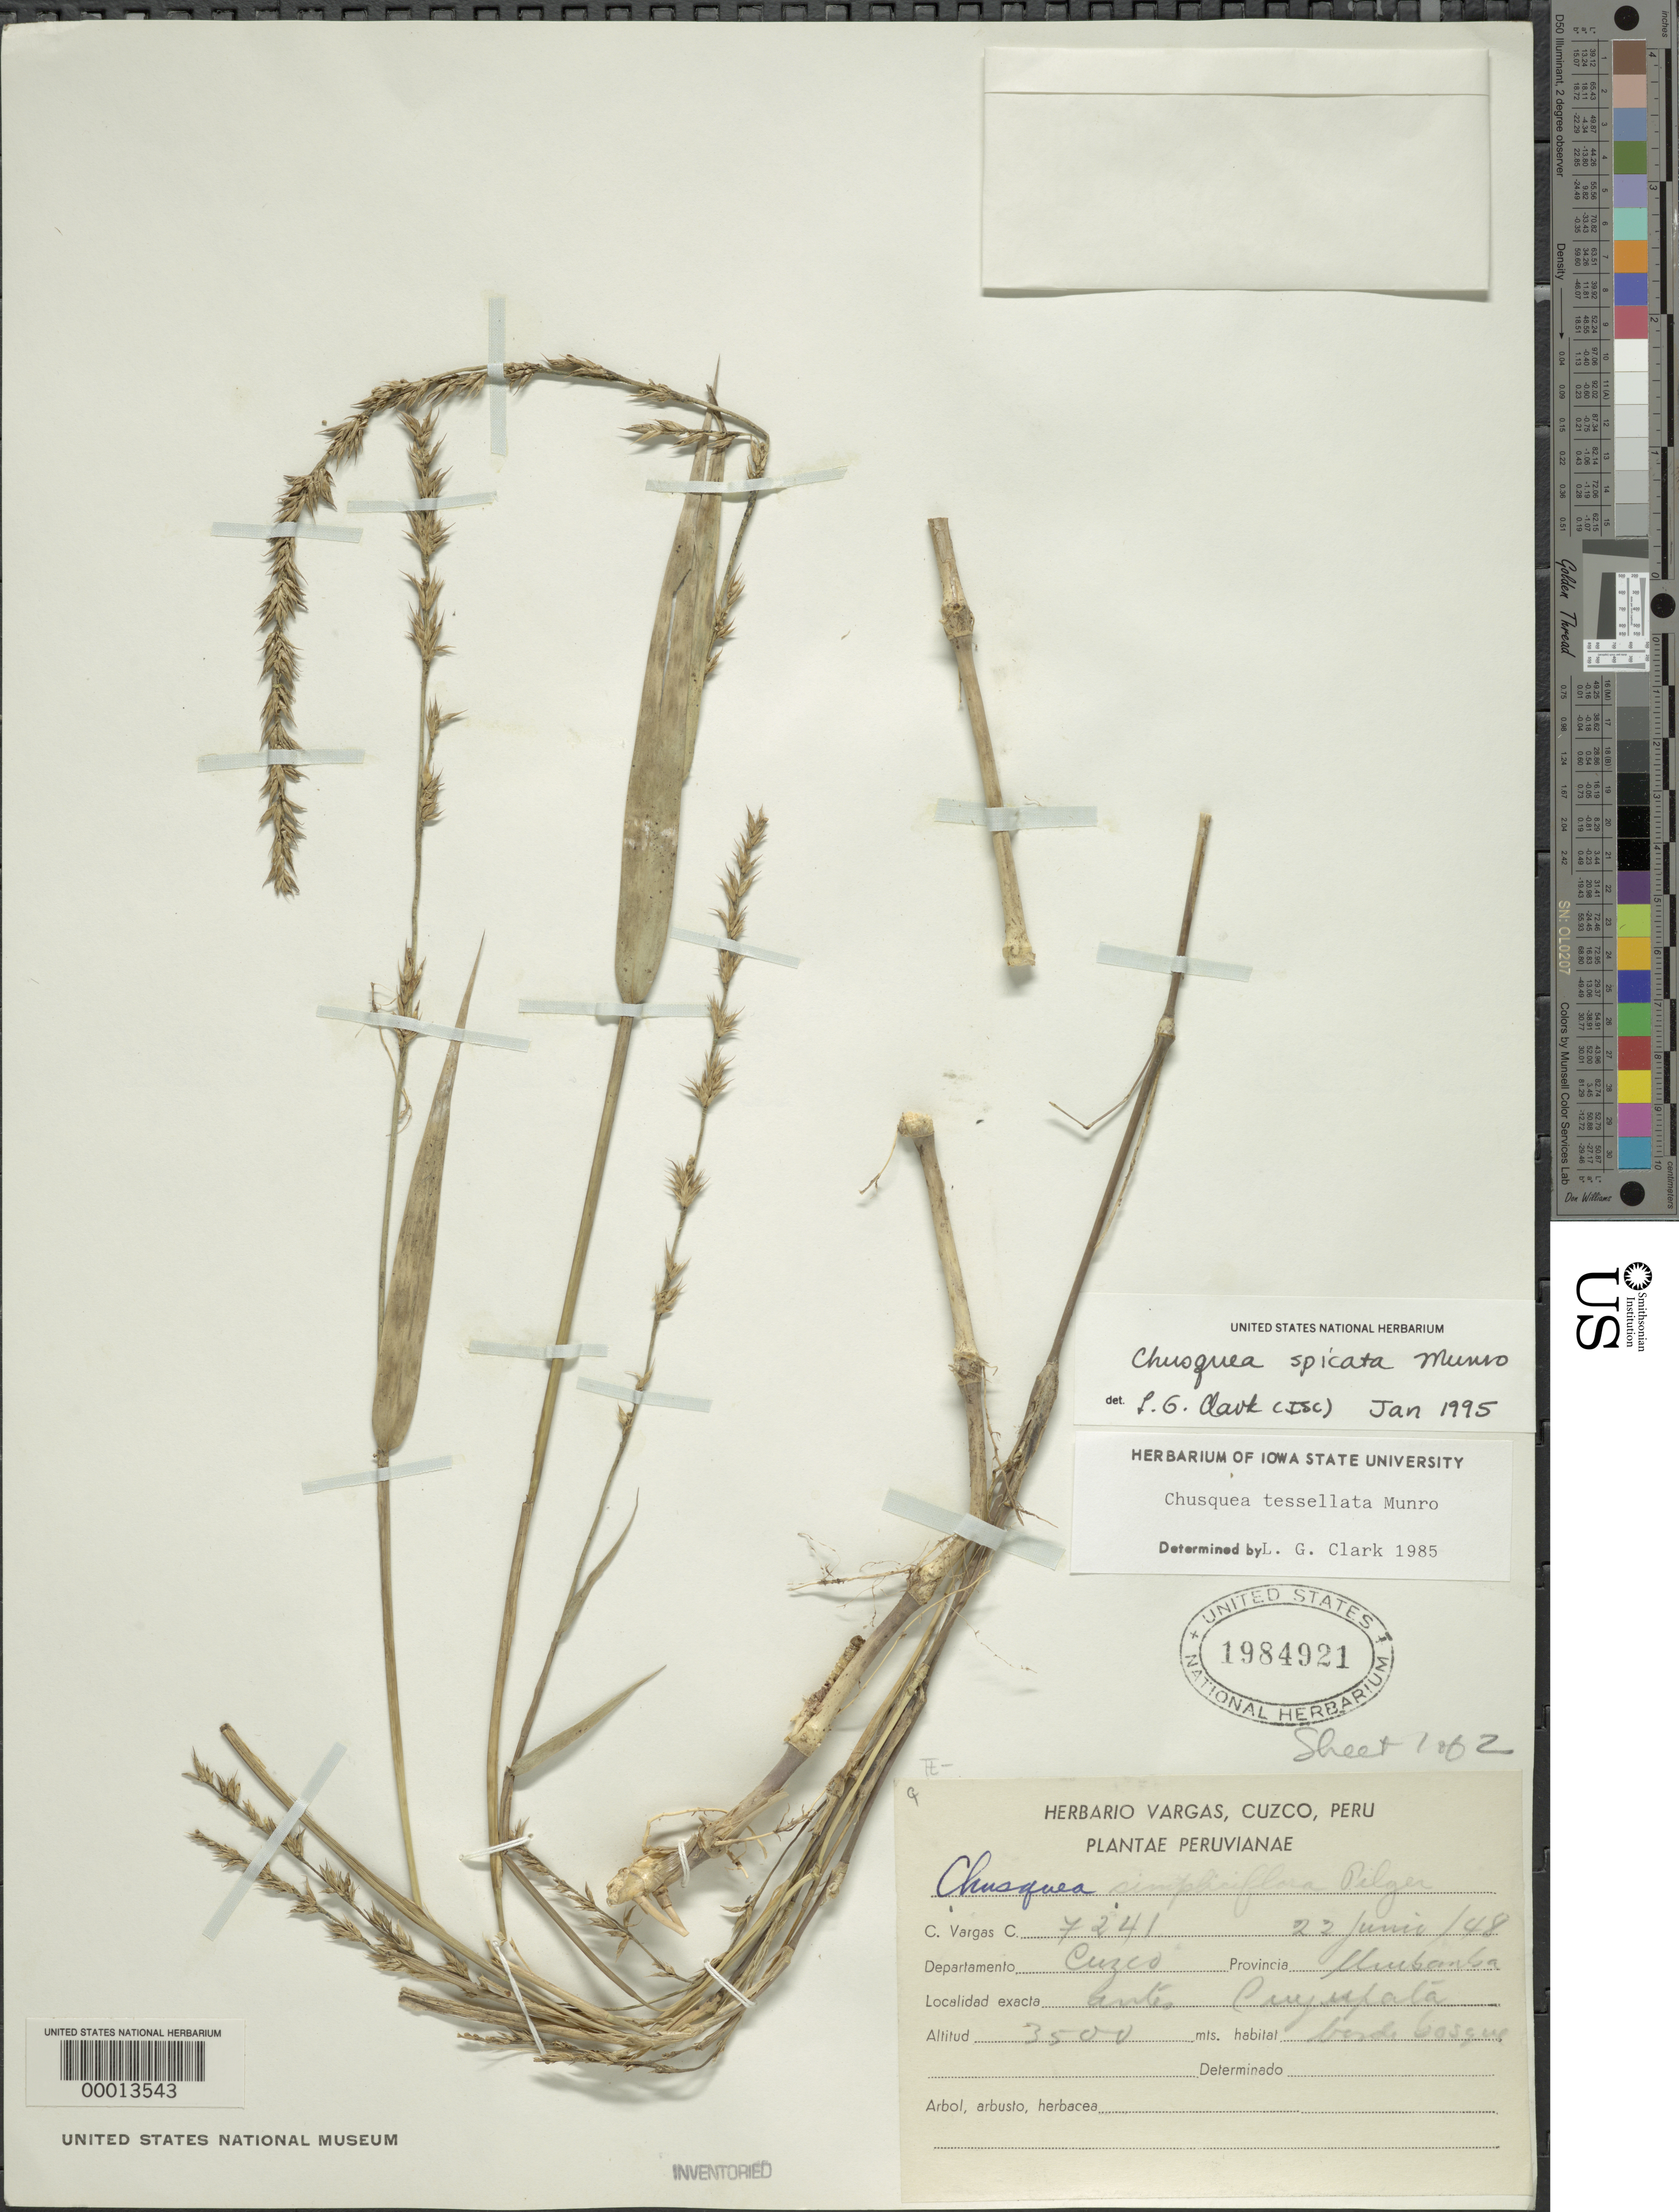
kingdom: Plantae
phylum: Tracheophyta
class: Liliopsida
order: Poales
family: Poaceae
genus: Chusquea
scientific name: Chusquea spicata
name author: Munro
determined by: Clark, Lynn G., (ISC), Iowa State University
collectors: C. Vargas Calderón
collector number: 7241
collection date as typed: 22 Jun 1948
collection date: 1948-06-22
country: Peru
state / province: Cusco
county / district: Urubamba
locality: antes Cuyupala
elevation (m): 3500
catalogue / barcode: US 1984921